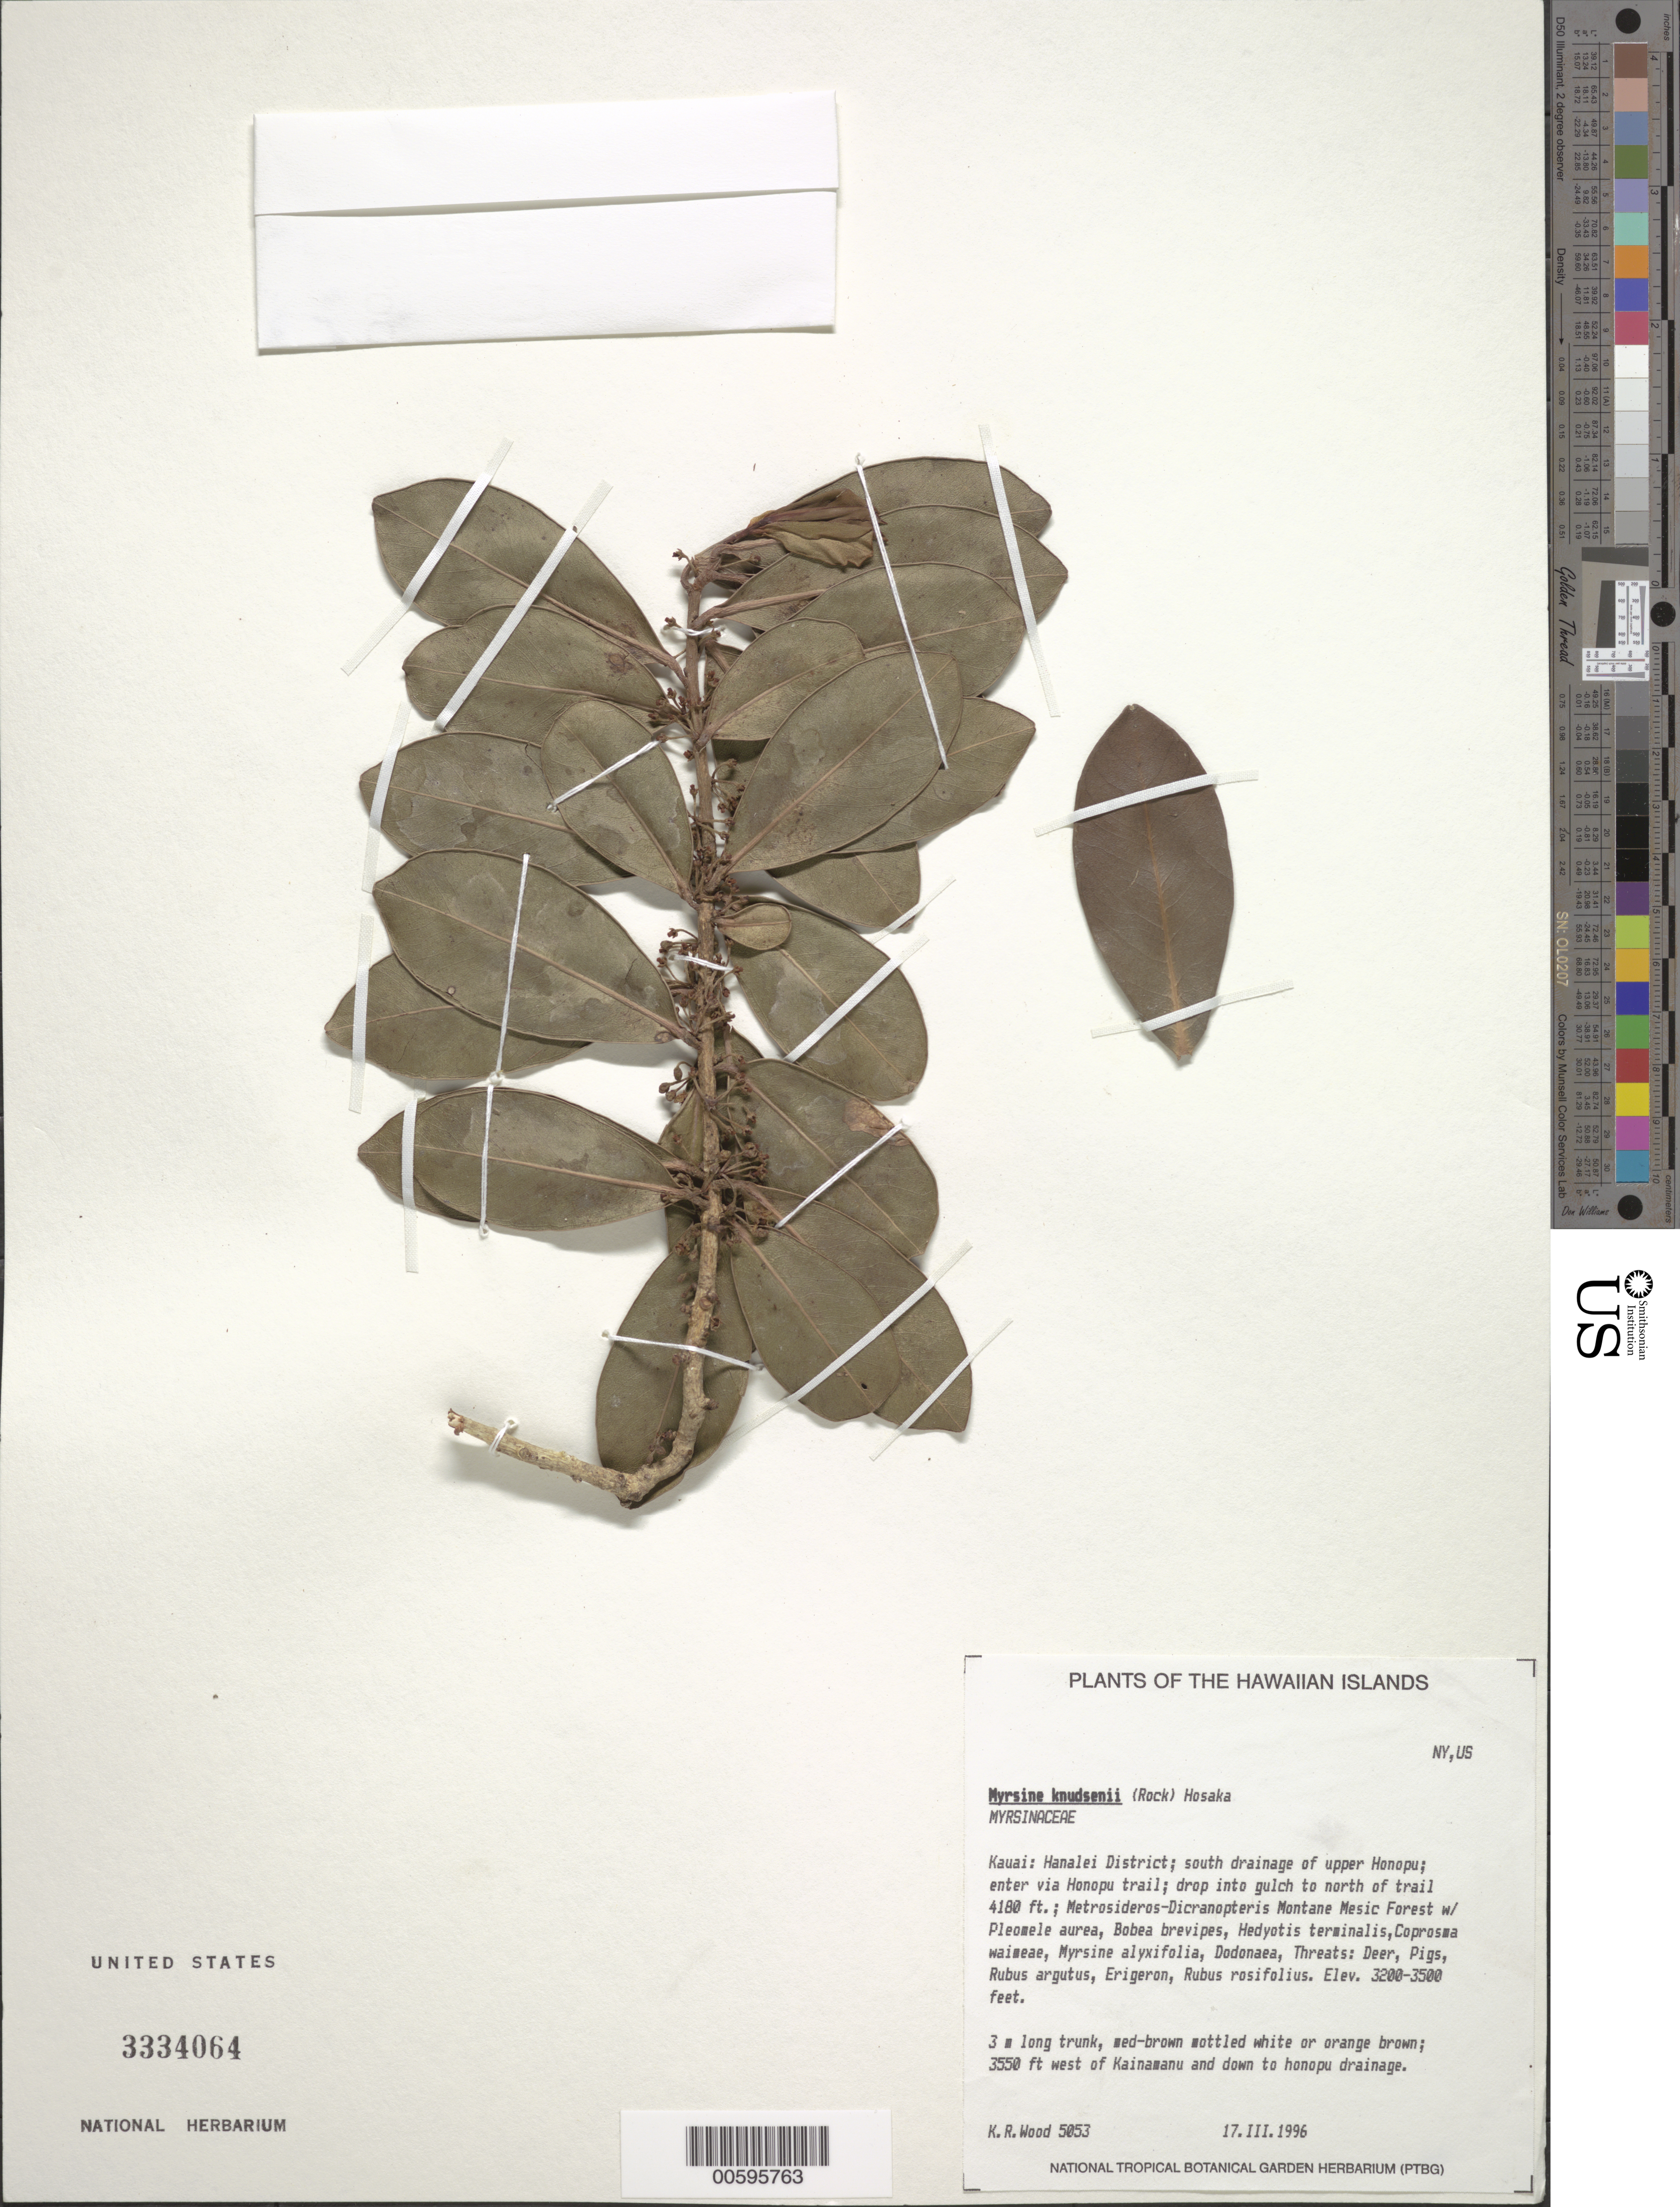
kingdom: Plantae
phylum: Tracheophyta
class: Magnoliopsida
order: Ericales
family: Primulaceae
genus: Myrsine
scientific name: Myrsine knudsenii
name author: (Rock) Hosaka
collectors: K. R. Wood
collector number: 5053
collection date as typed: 17 Mar 1996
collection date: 1996-03-17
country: United States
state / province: Hawaii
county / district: Kauai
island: Kaua'i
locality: Hanalei Dist; S drainage of upper Honopu; enter via Honopu trail; drop into gulch to N of trail.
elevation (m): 975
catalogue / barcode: US 3334064